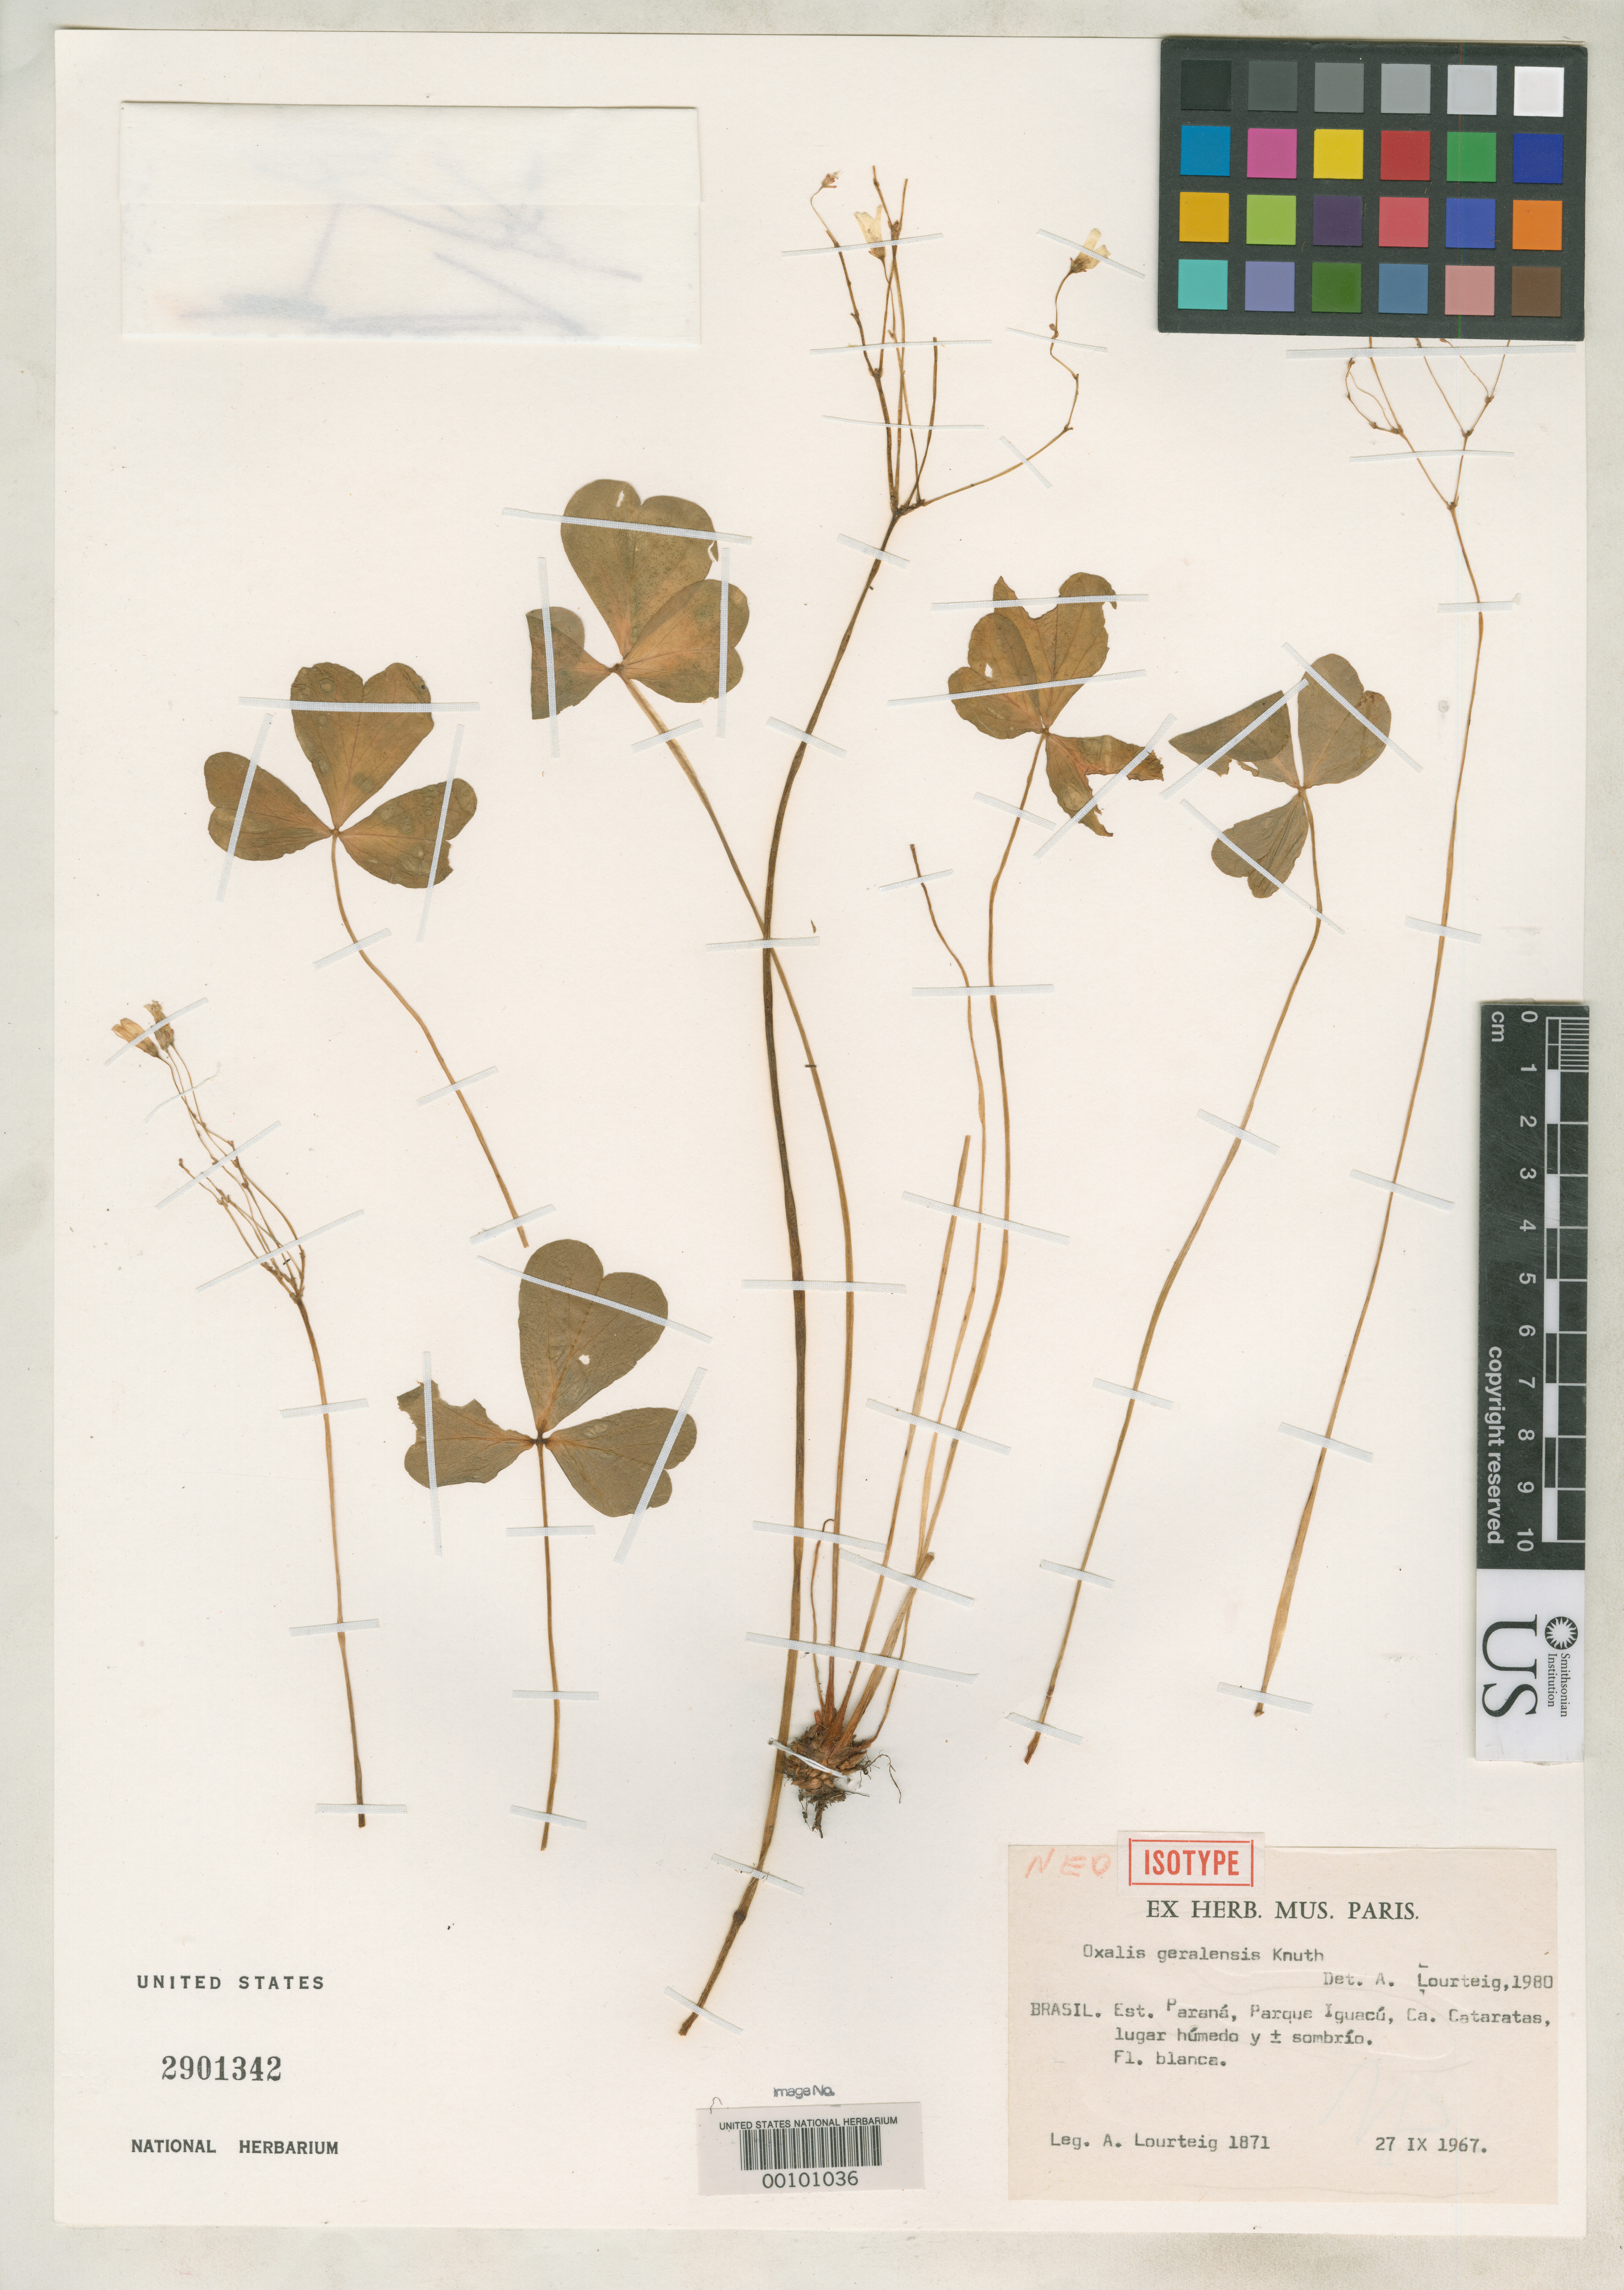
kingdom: Plantae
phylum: Tracheophyta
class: Magnoliopsida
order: Oxalidales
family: Oxalidaceae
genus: Oxalis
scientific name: Oxalis geralensis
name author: R. Knuth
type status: Isoneotype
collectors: A. Lourteig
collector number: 1871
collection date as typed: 27 Sep 1967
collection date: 1967-09-27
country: Brazil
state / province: Paraná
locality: Parque Iguacu, ca. Cataratas.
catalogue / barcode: US 2901342